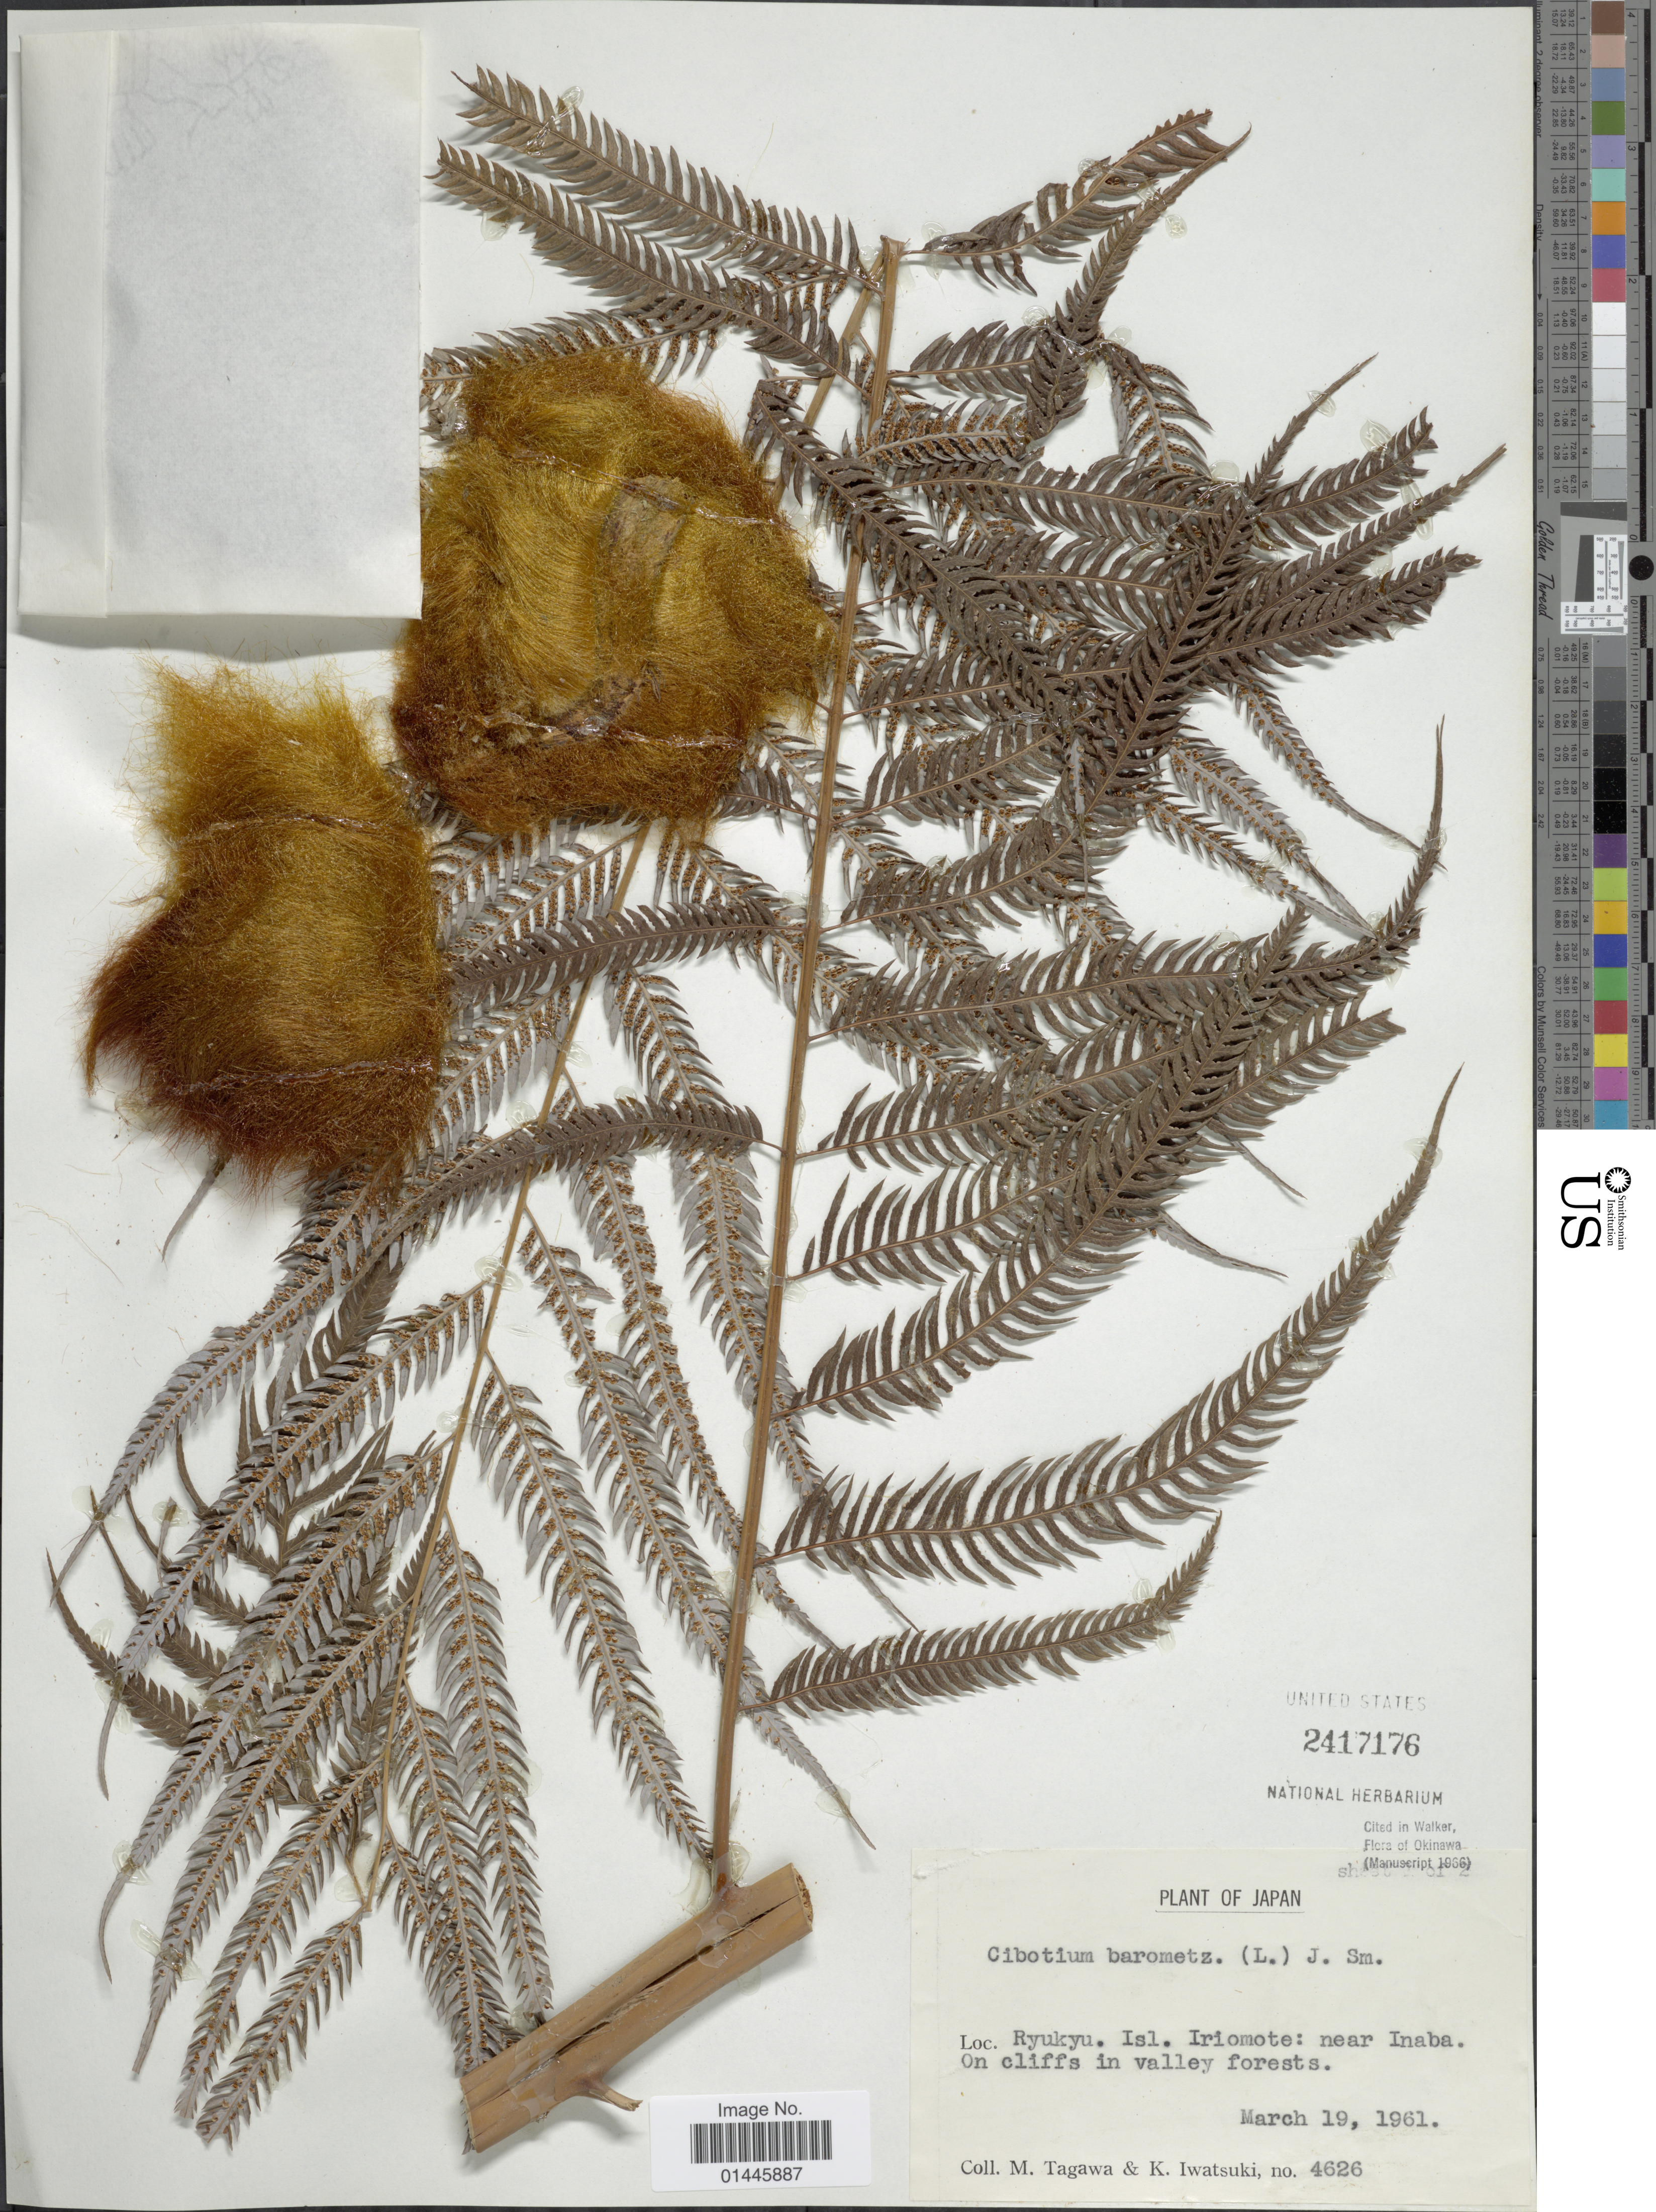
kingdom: Plantae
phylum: Tracheophyta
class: Polypodiopsida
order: Cyatheales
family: Cibotiaceae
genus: Cibotium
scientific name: Cibotium barometz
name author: (L.) J. Sm.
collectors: M. Tagawa & K. Iwatsuki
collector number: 4626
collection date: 1961-03-19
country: Japan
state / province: Okinawa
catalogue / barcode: US 2417176